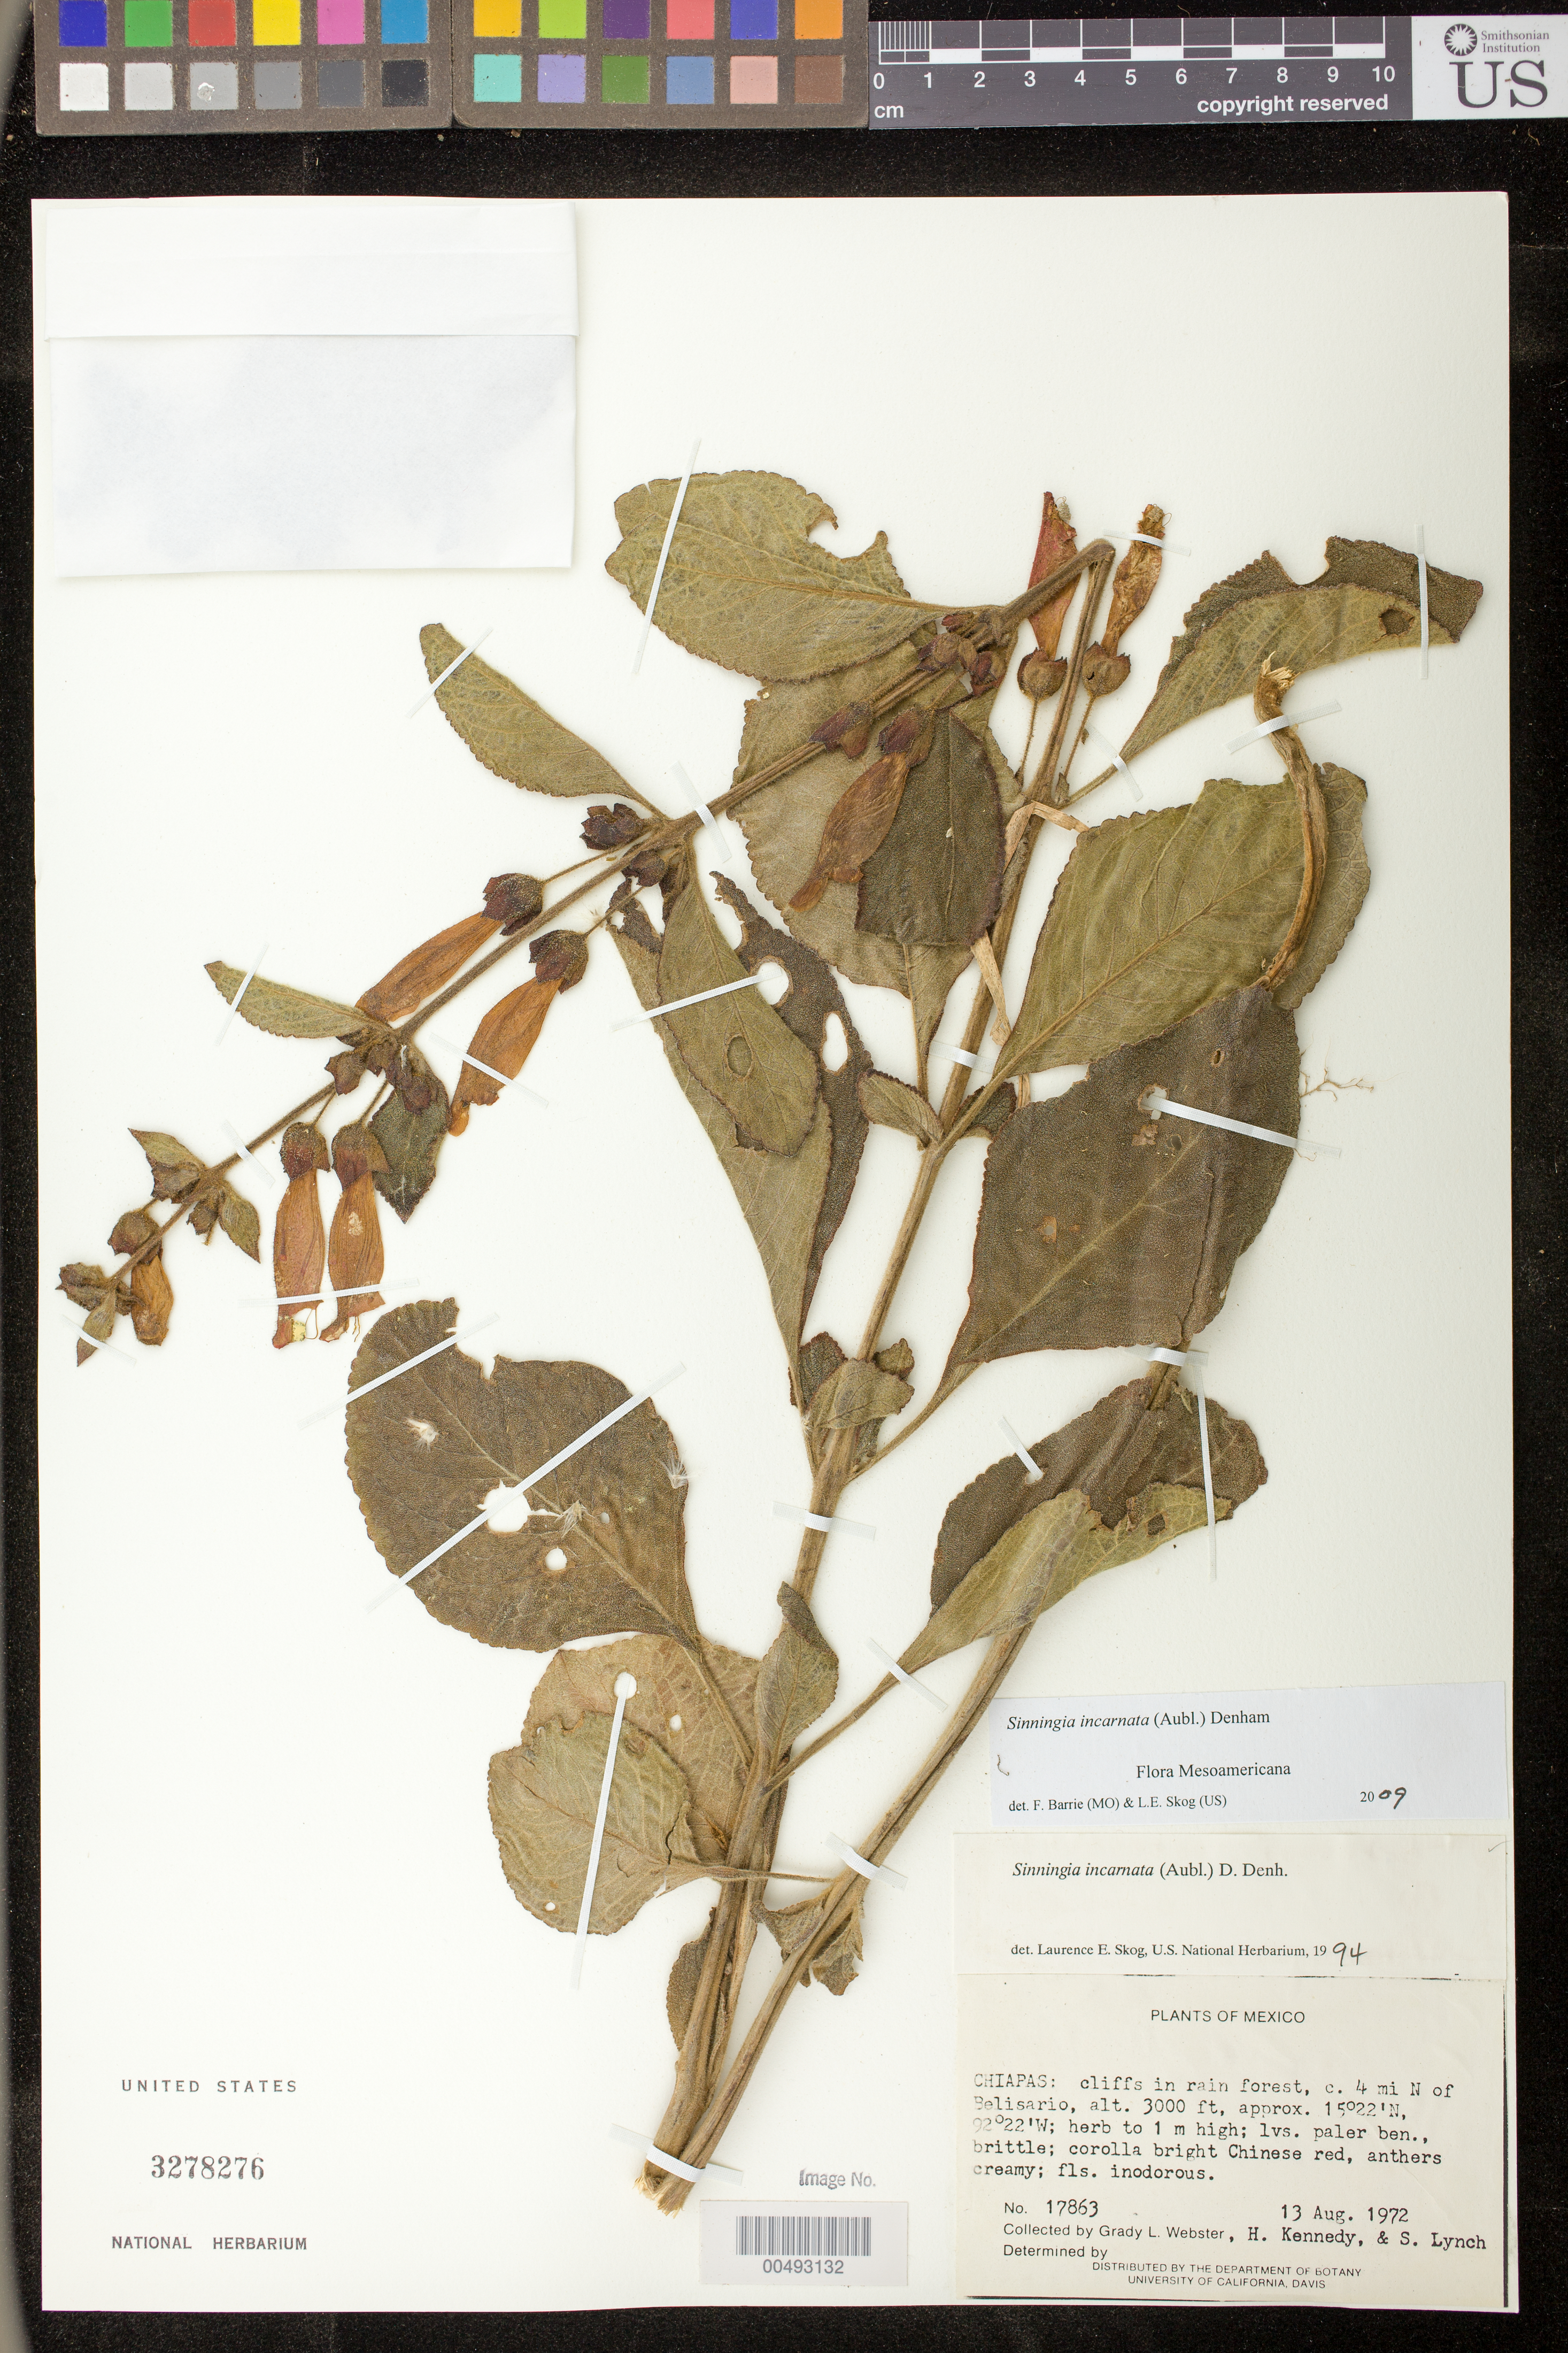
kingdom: Plantae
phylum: Tracheophyta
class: Magnoliopsida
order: Lamiales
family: Gesneriaceae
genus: Sinningia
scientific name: Sinningia incarnata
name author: (Aubl.) D.L. Denham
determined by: Skog, Laurence E.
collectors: G. L. Webster, H. Kennedy & S. Lynch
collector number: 17863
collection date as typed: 13 Aug 1972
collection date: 1972-08-13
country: Mexico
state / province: Chiapas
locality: C. 4 mi N of Belisario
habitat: Cliffs in rain forest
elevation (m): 914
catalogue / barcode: US 3278276